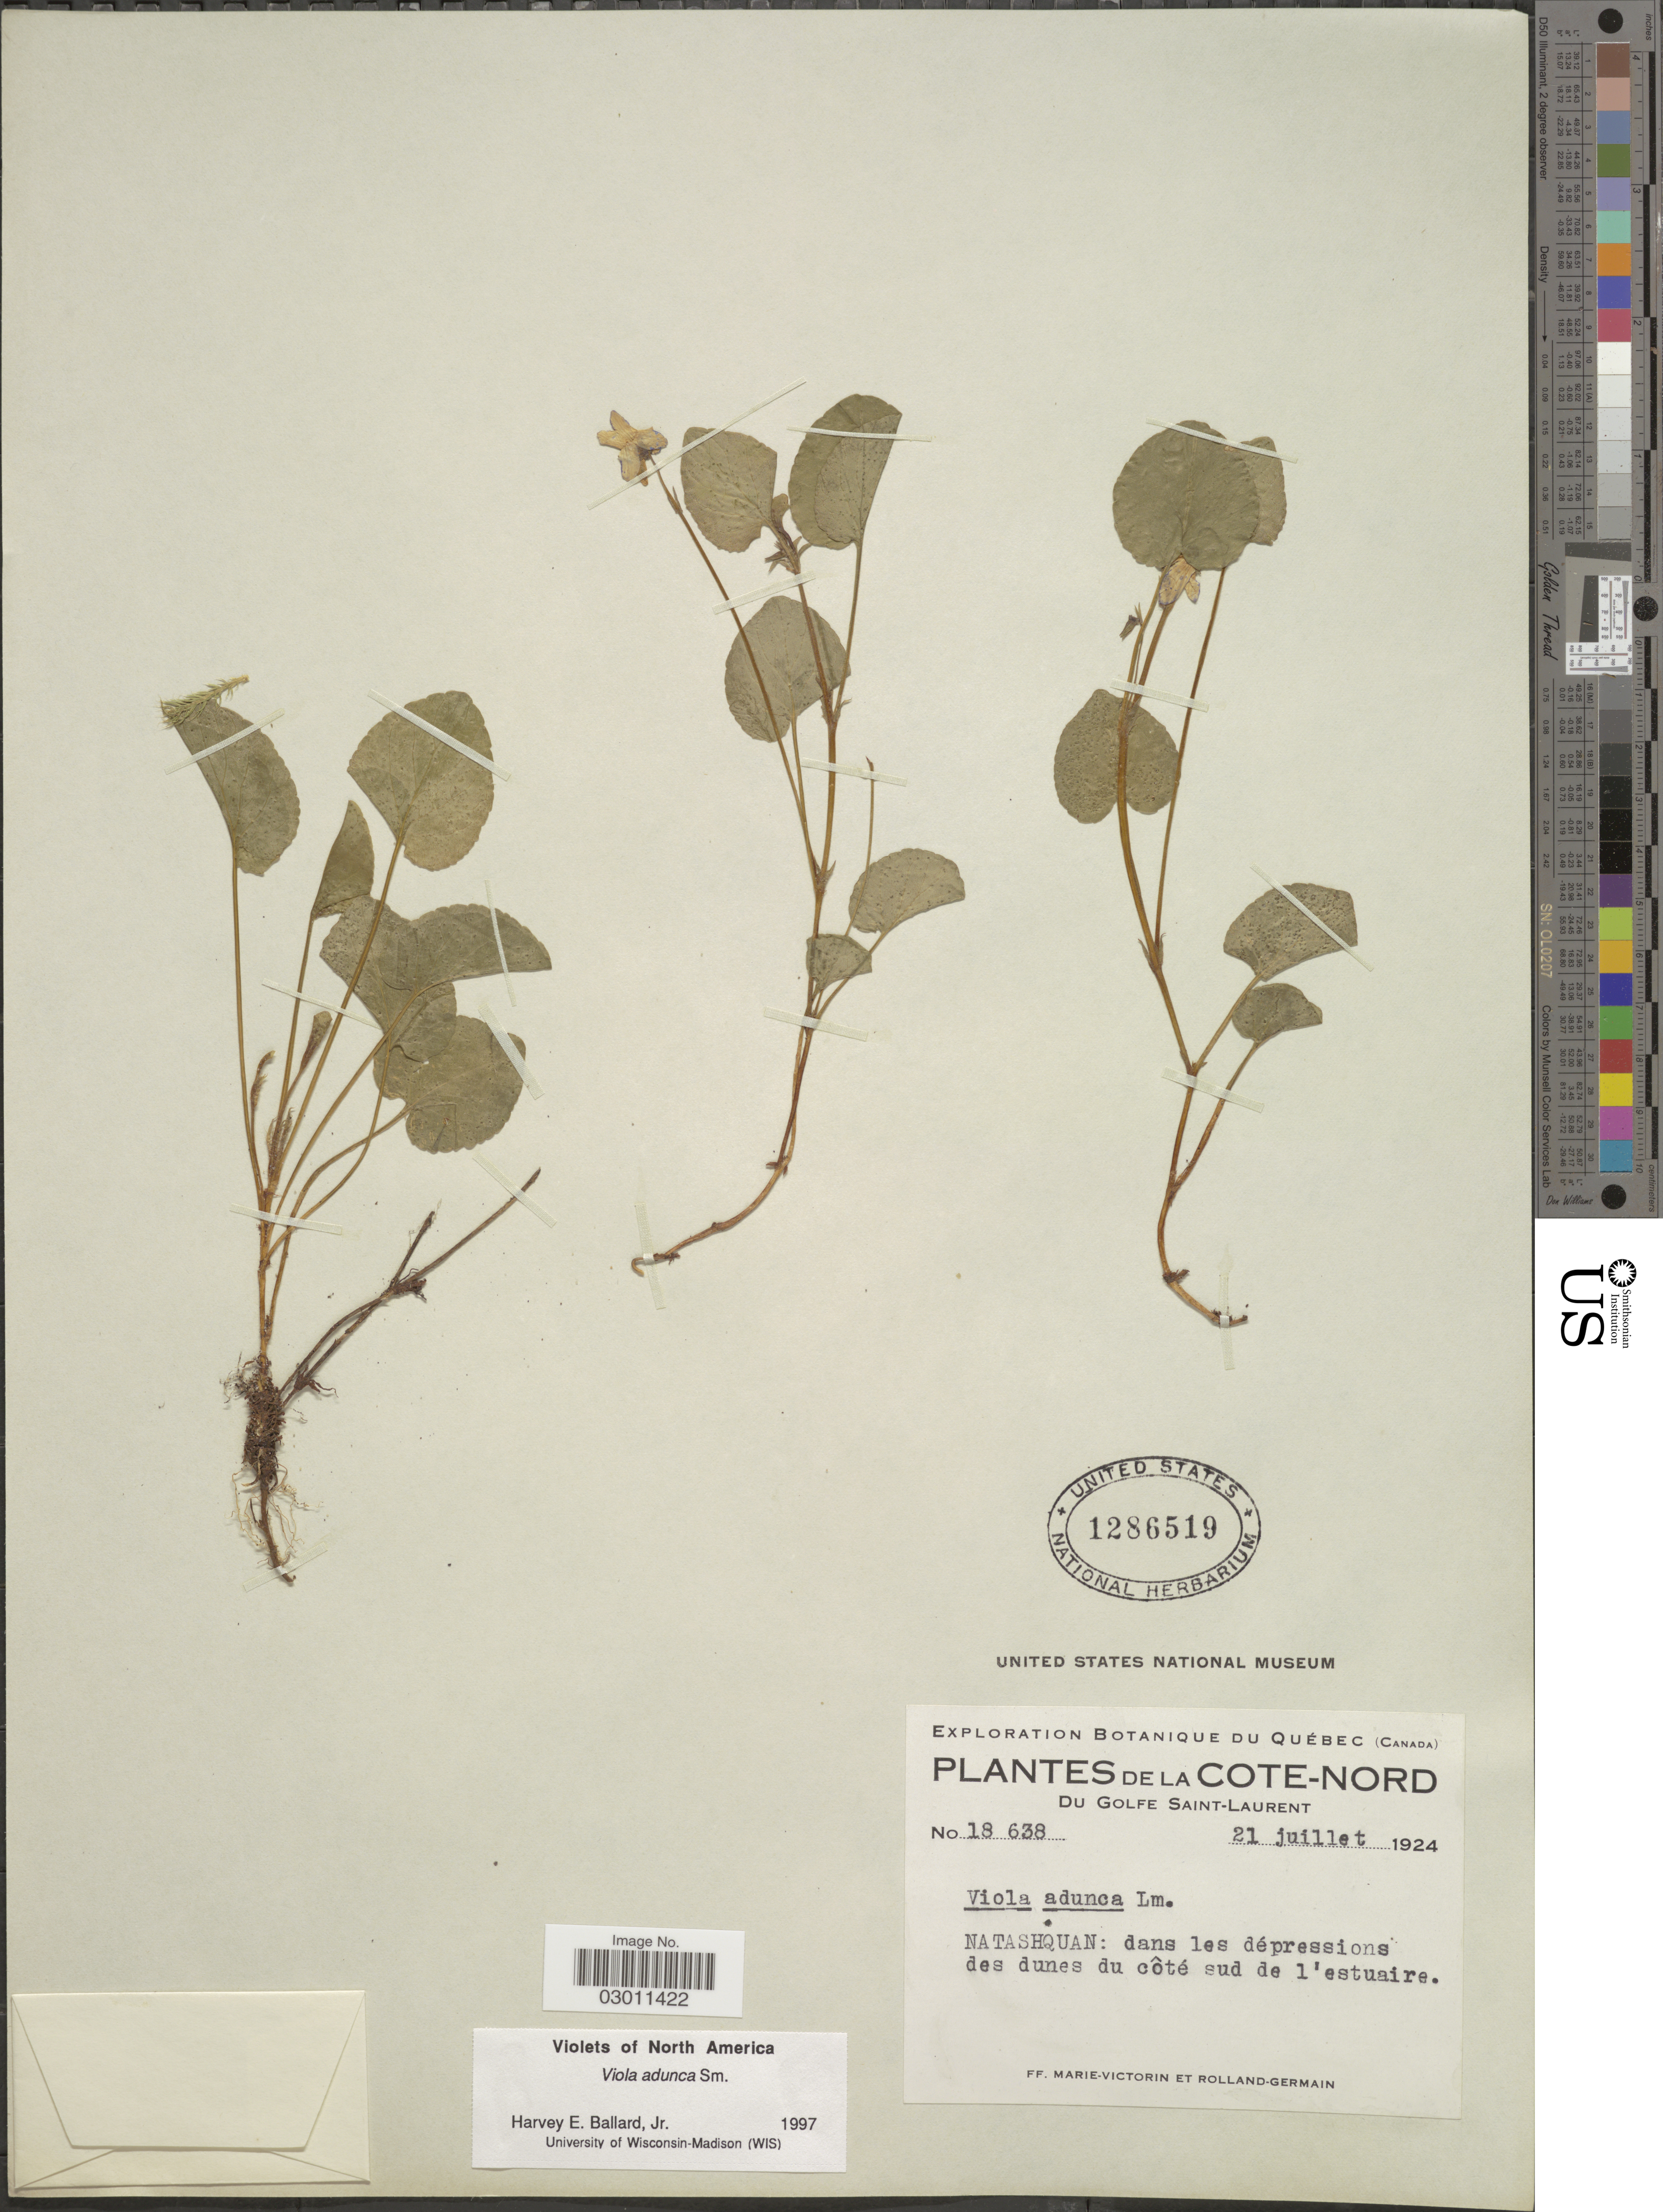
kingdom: Plantae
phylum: Tracheophyta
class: Magnoliopsida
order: Malpighiales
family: Violaceae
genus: Viola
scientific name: Viola adunca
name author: Sm.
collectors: F. Marie-Victorin & Rolland-Germain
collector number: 18638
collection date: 1924-07-21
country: Canada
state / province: Quebec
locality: De La Cote-Nord, Du Golfe Saint-Laurent, Natashquan: dans les dépressions des dunes du côté sud de l'estuaire.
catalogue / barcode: US 1286519